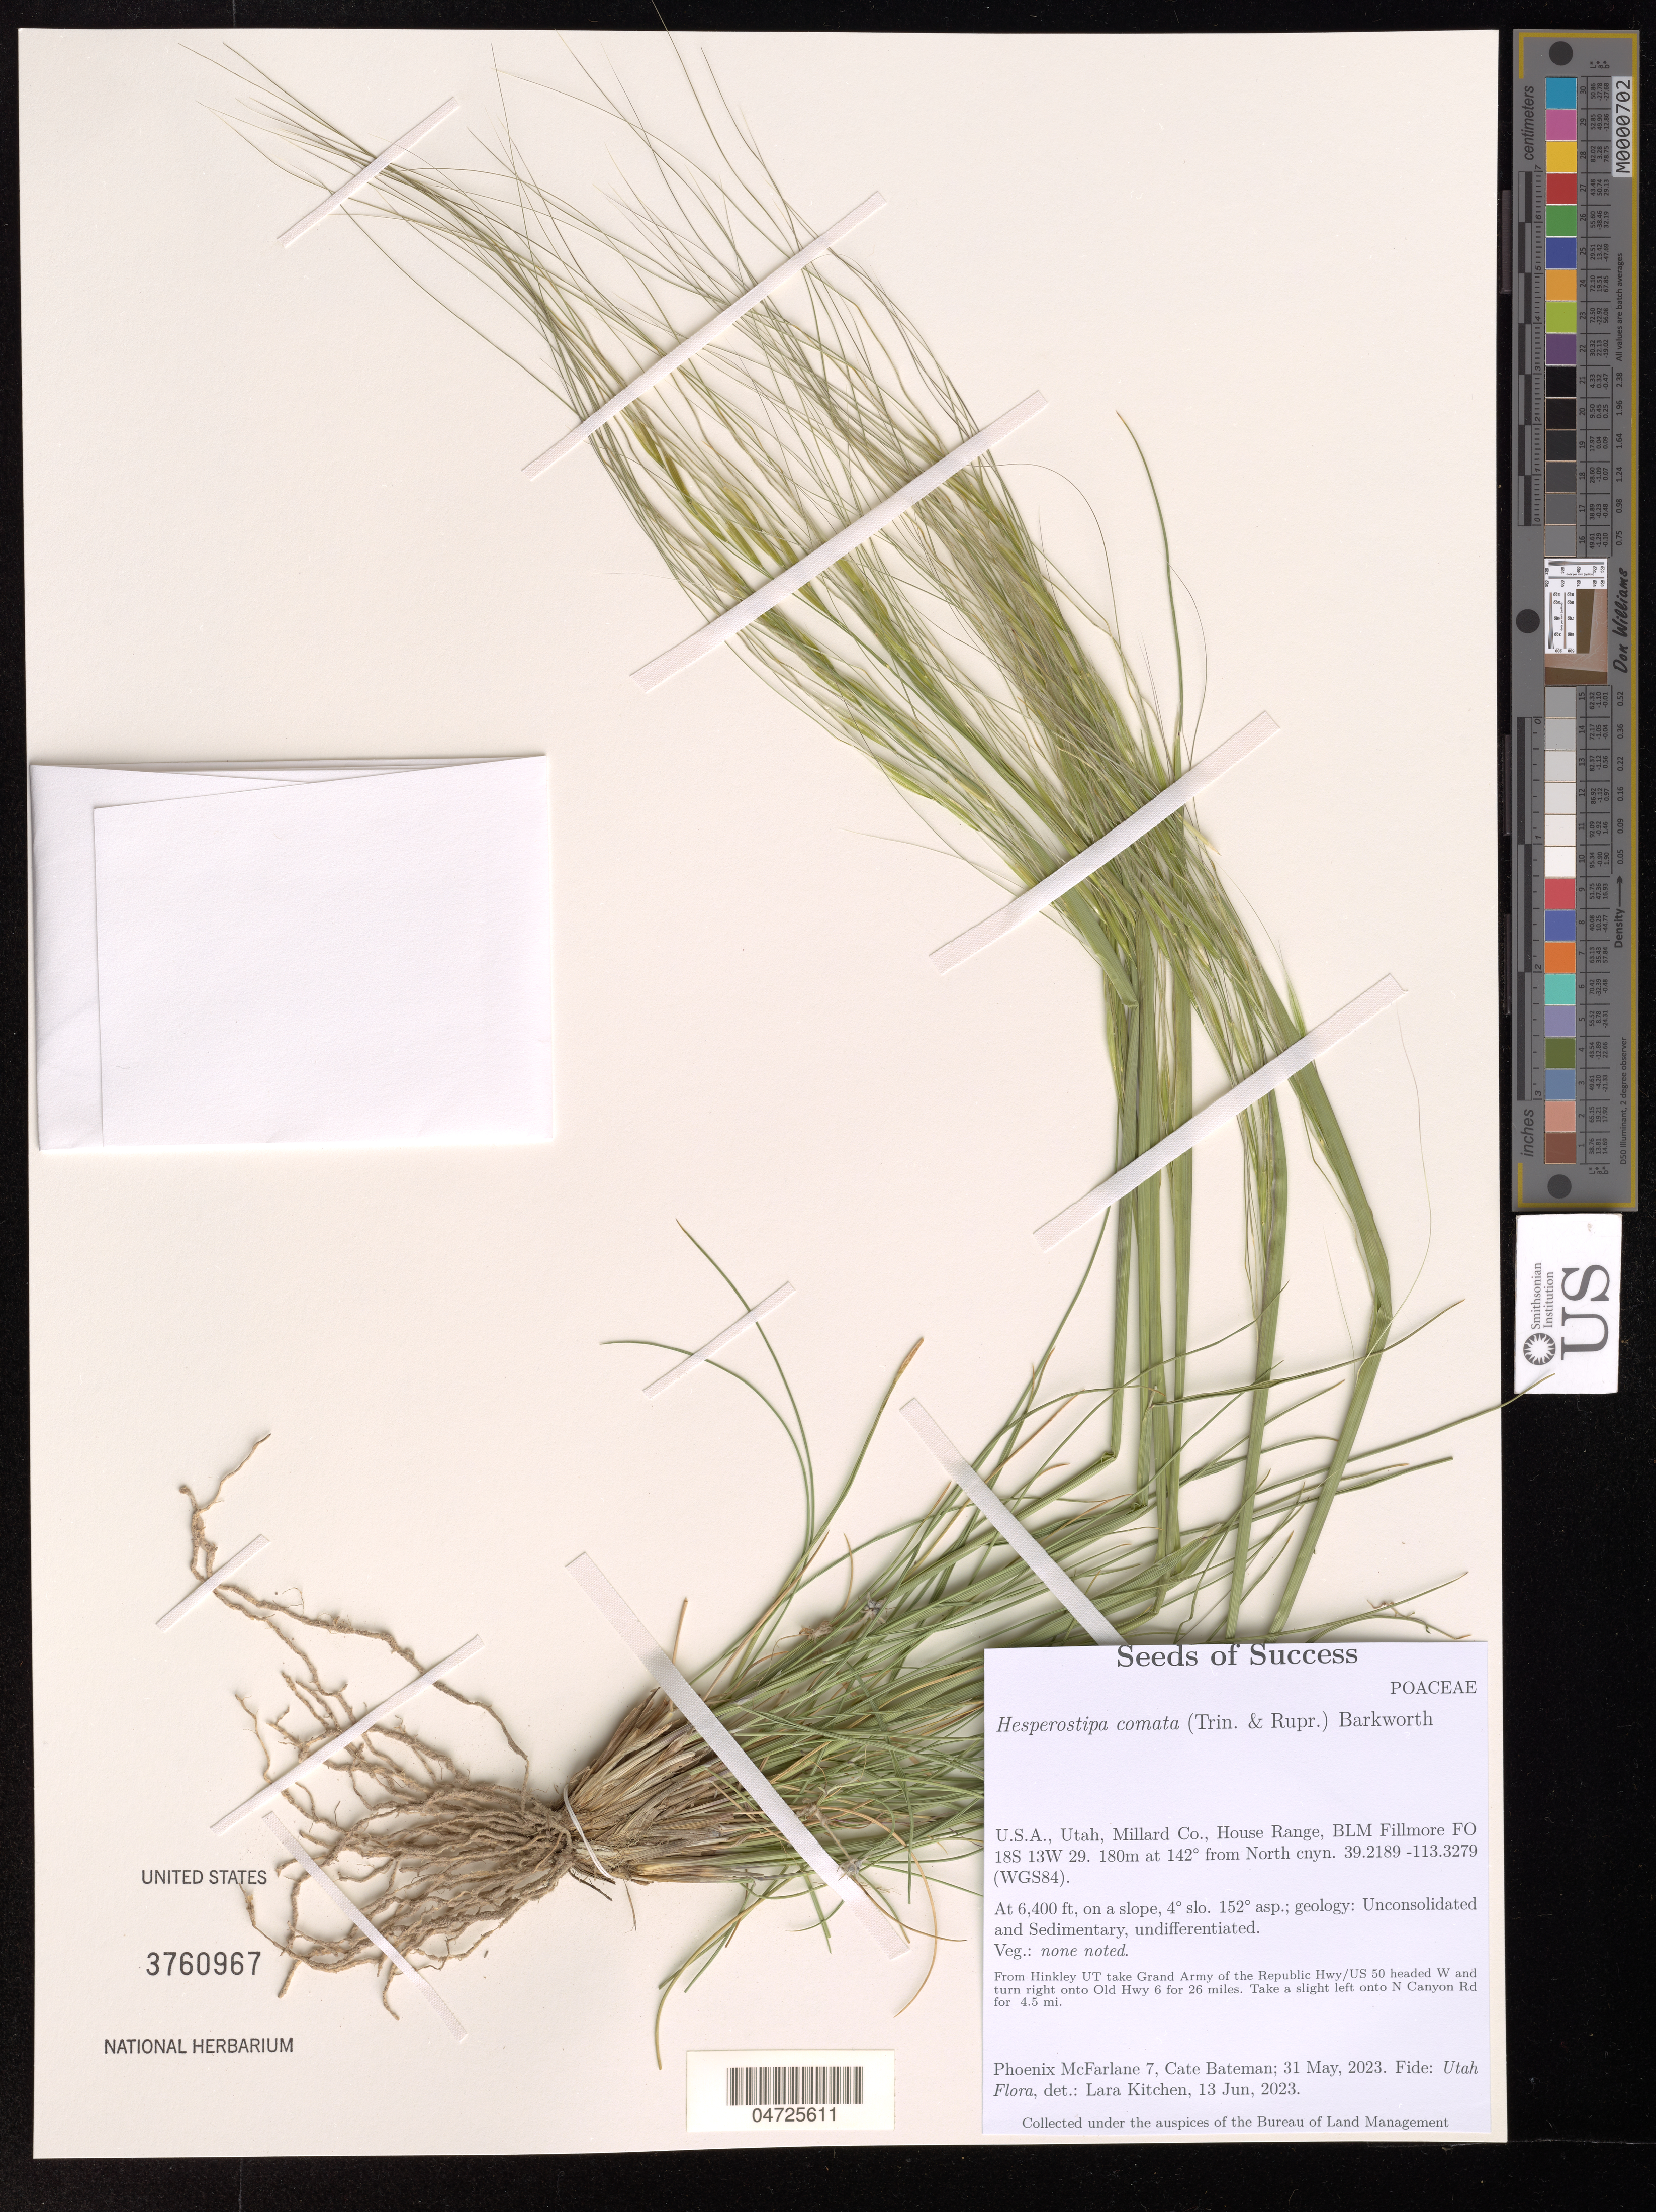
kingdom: Plantae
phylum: Tracheophyta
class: Liliopsida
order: Poales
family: Poaceae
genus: Hesperostipa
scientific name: Hesperostipa comata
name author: (Trin. & Rupr.) Barkworth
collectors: P. McFarlane & C. Bateman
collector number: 7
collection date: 2023-05-31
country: United States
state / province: Utah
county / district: Millard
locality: Millard Co., House Range, BLM Fillmore FO 18S 13W 29. 180m at 142º from North cnyn. (WGS84).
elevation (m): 1951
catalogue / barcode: US 3760967